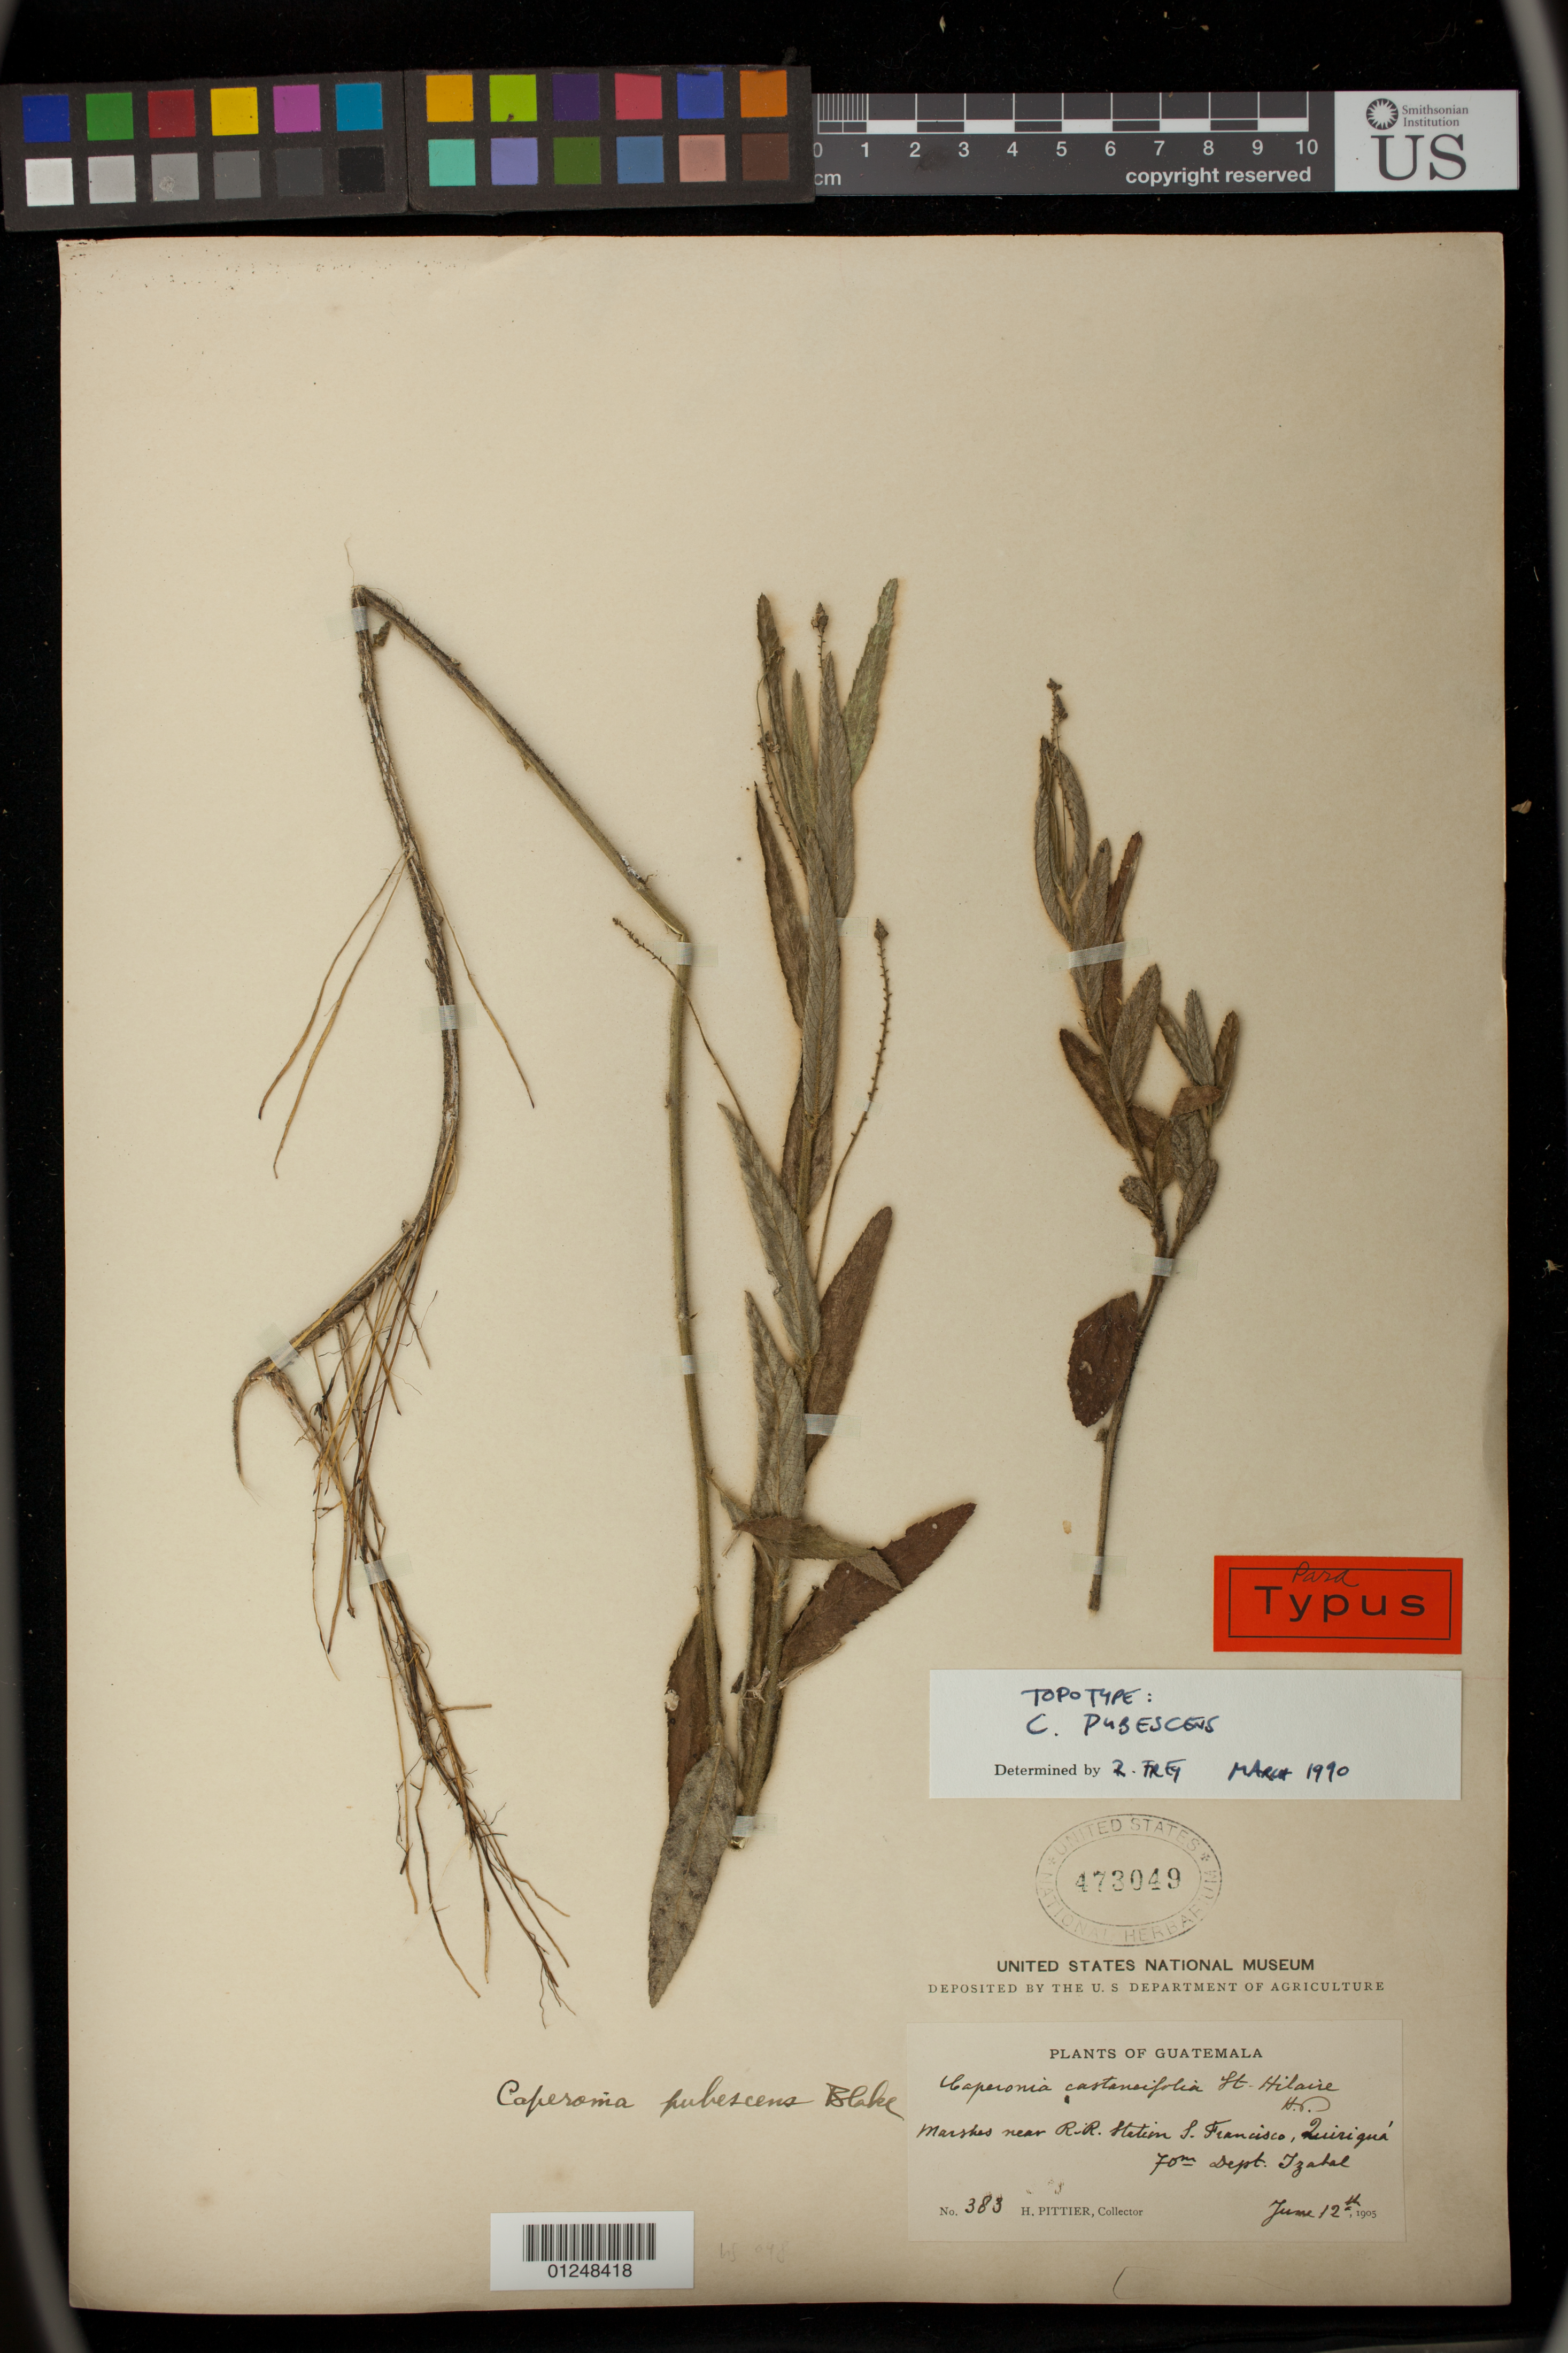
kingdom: Plantae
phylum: Tracheophyta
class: Magnoliopsida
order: Malpighiales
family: Euphorbiaceae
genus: Caperonia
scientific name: Caperonia palustris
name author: (L.) A. St.-Hil.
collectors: H. F. Pittier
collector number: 383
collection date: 1905-06-12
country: Guatemala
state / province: Izabal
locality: S. Francisco, Quirigua, near R.R. Station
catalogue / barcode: US 473049